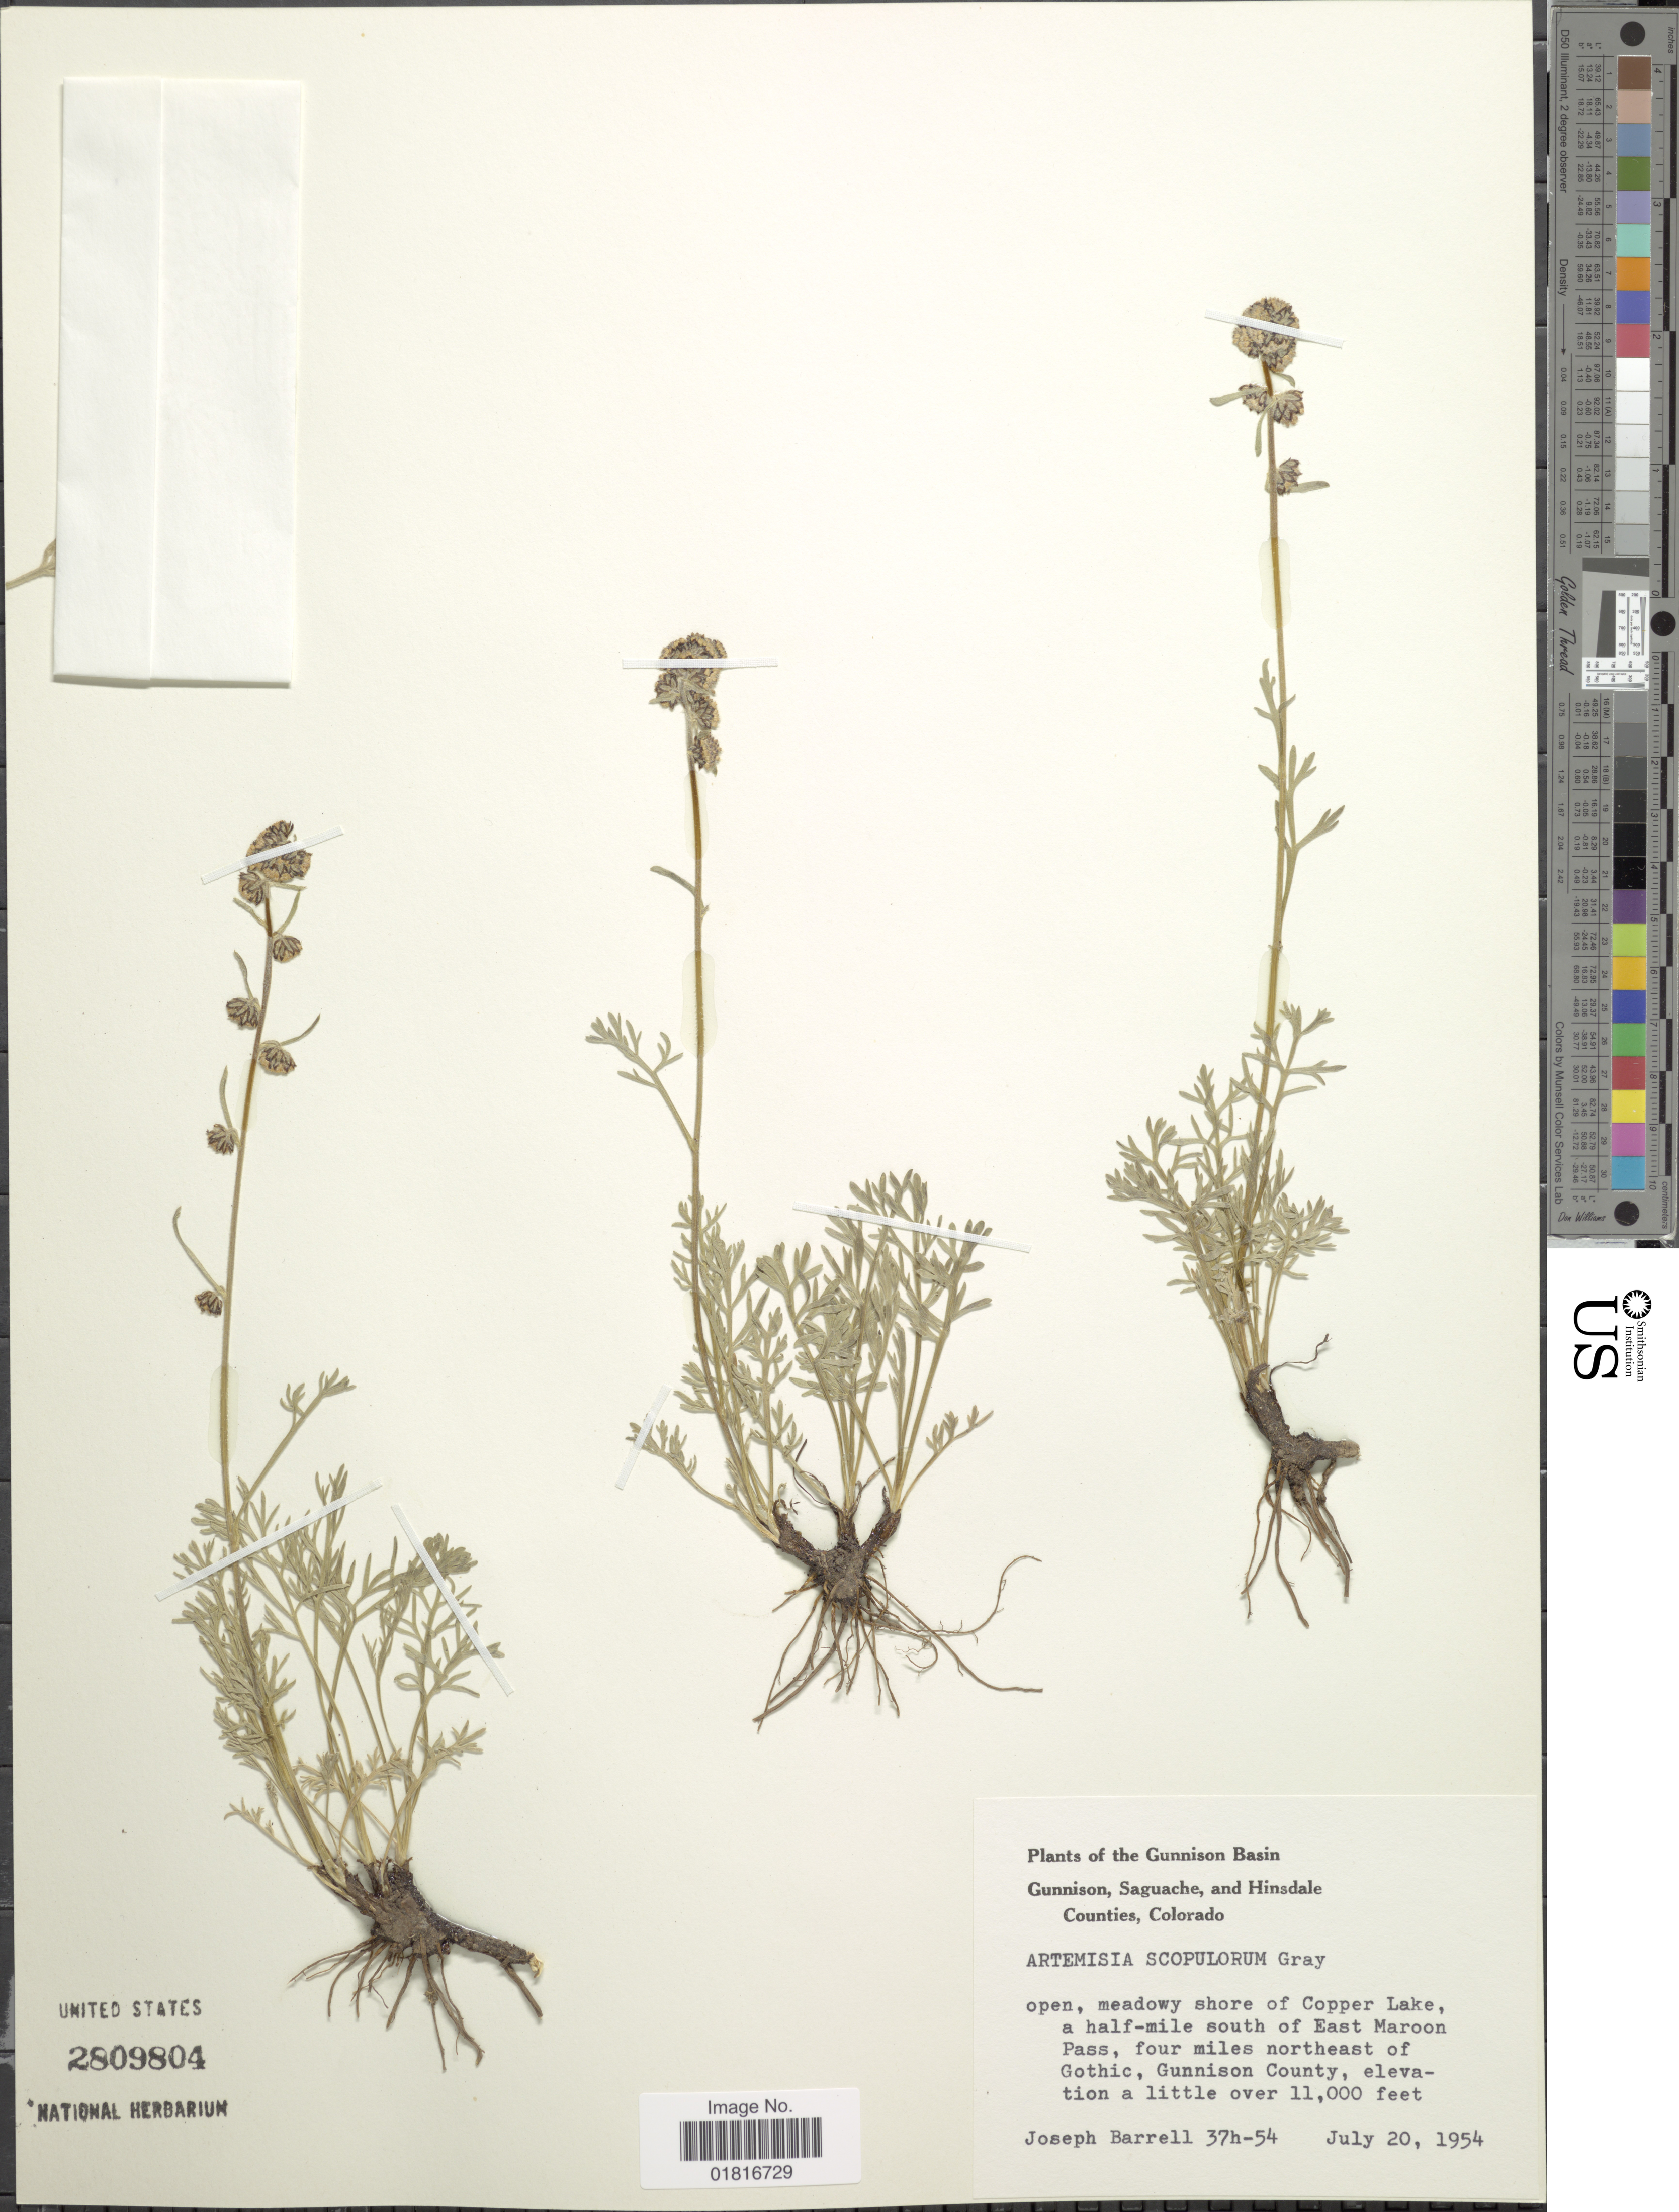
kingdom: Plantae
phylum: Tracheophyta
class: Magnoliopsida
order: Asterales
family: Asteraceae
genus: Artemisia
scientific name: Artemisia scopulorum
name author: A. Gray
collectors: J. Barrell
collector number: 37h-54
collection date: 1954-07-20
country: United States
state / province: Colorado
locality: The Gunnison Basin Gunnison, Saguache, and Hinsdale Counties, open meadow shore of Copper Lake, ahalf-mile south of East Maroon Pass, four miles northeast of Gothic, Gunnison County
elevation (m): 3353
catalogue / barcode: US 2809804